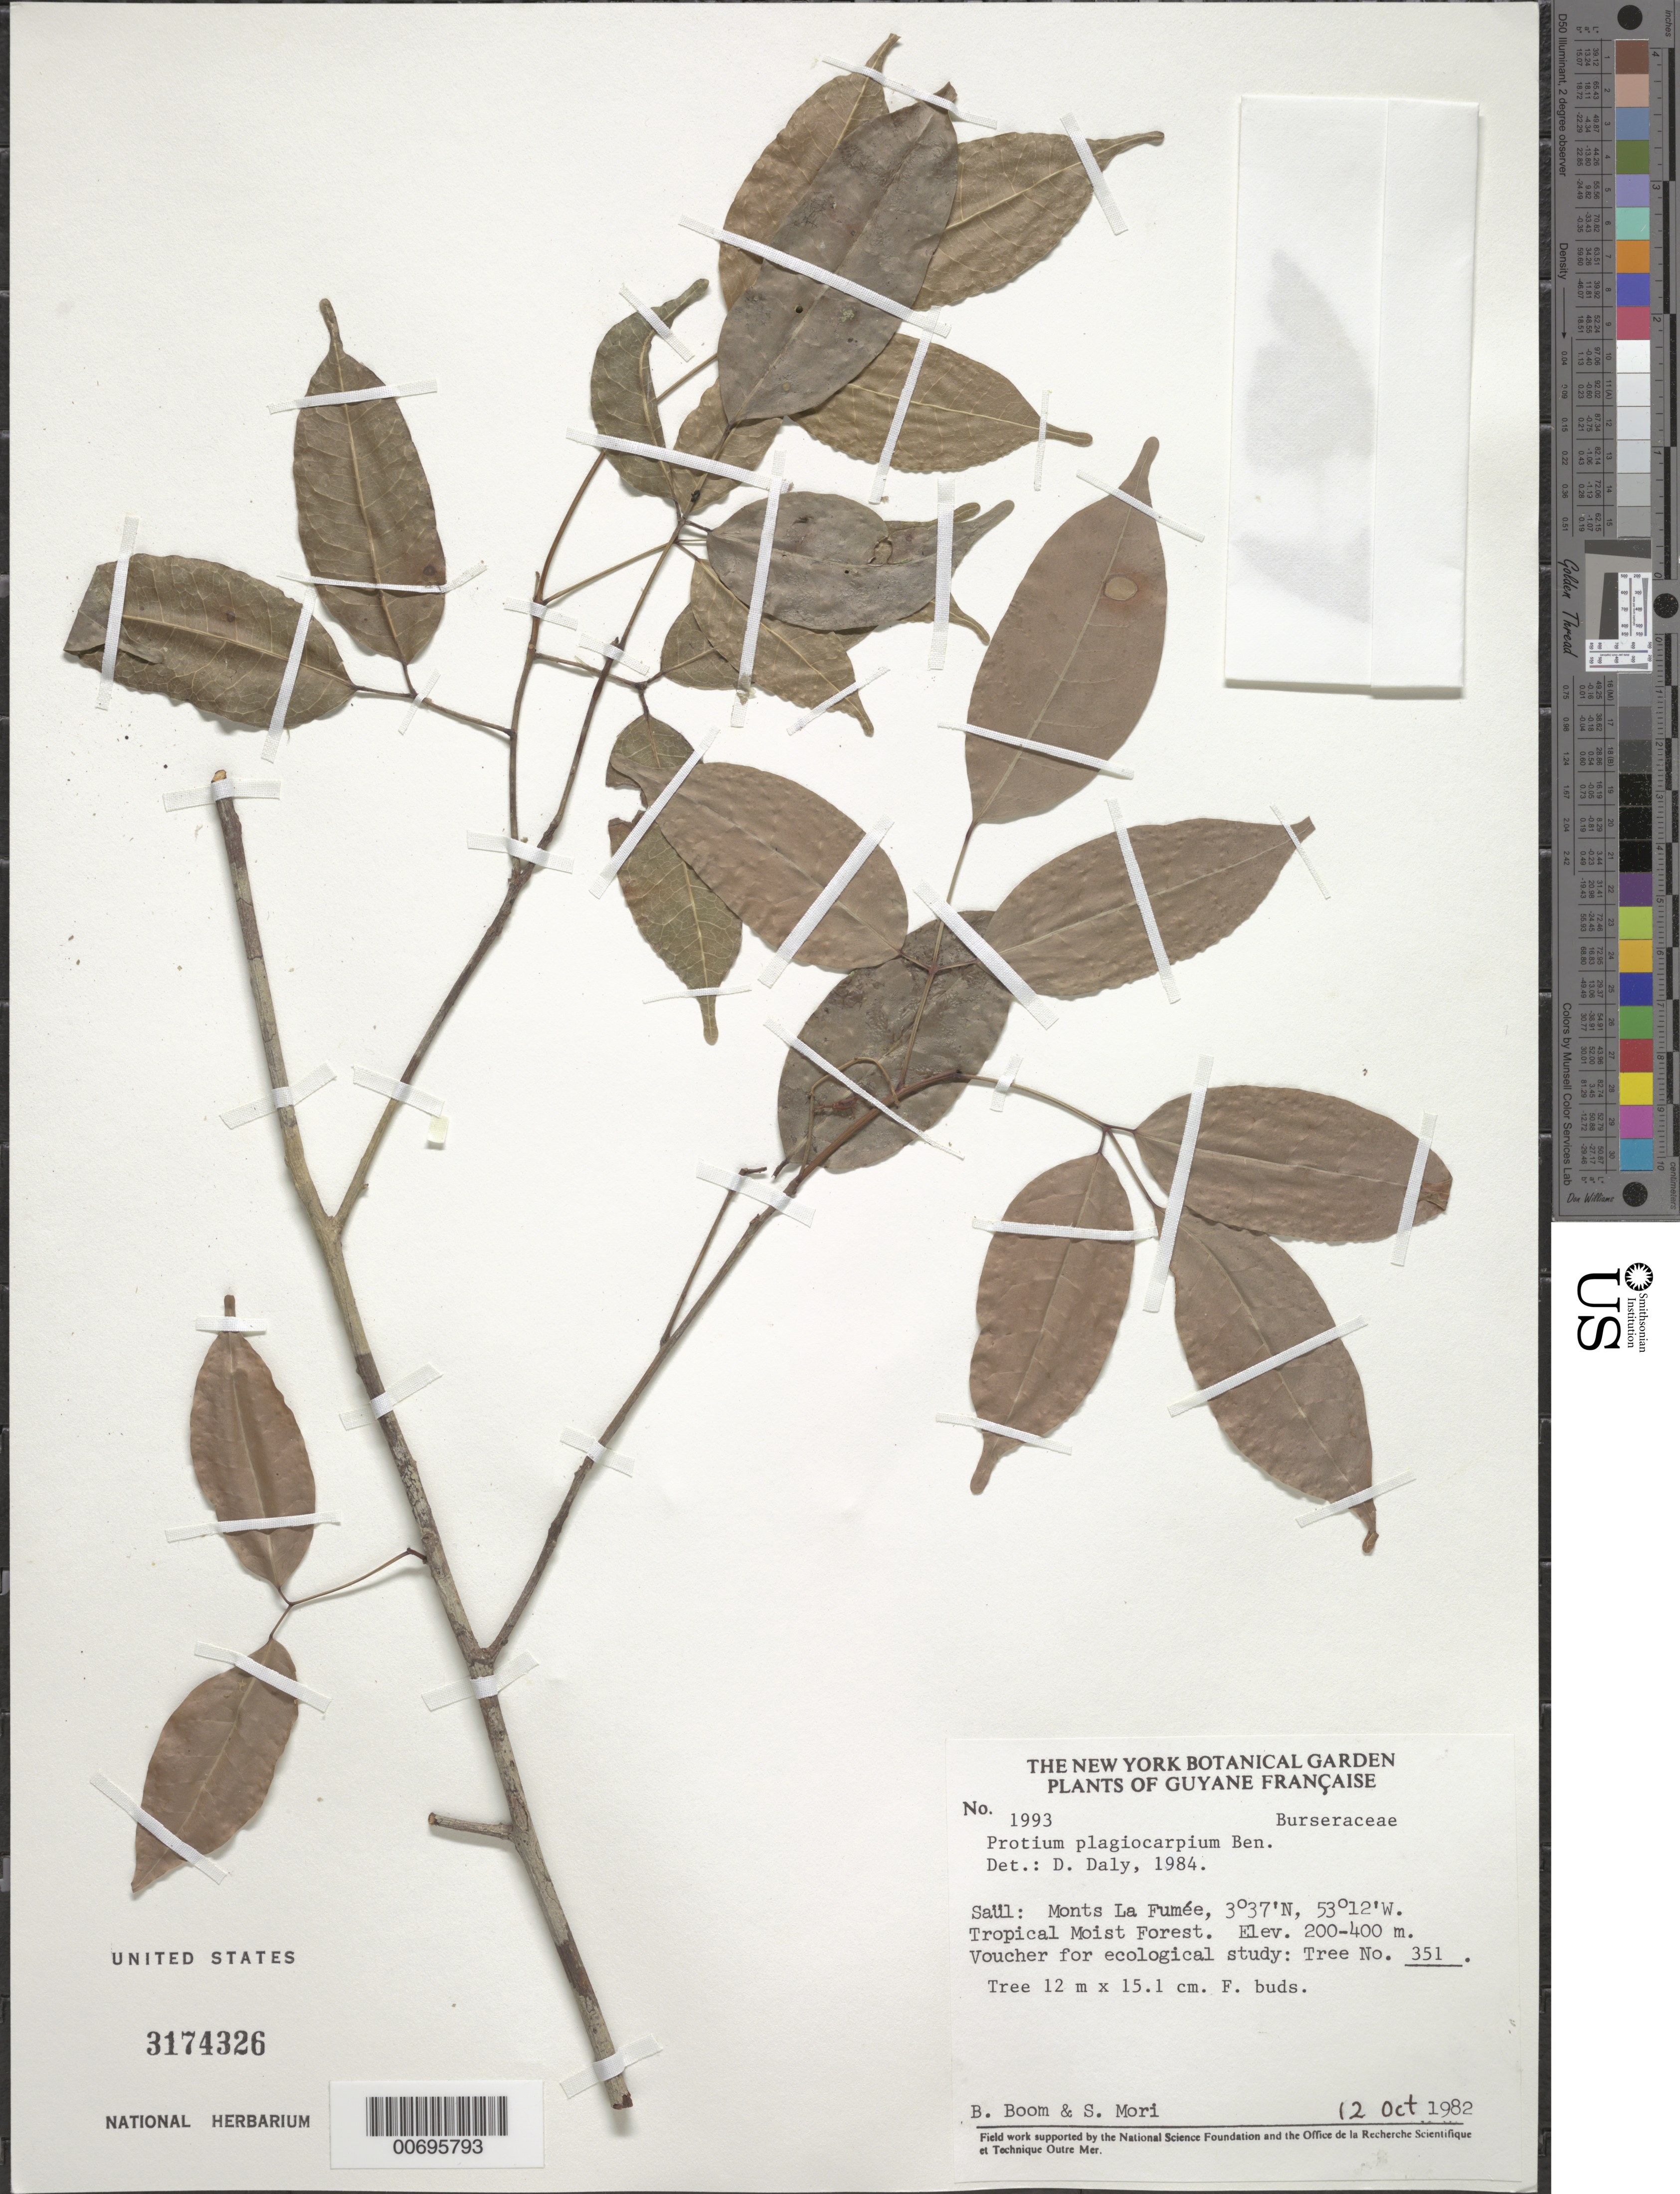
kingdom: Plantae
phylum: Tracheophyta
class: Magnoliopsida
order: Sapindales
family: Burseraceae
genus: Protium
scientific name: Protium plagiocarpium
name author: Benoist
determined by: Daly, D. C.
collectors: B. M. Boom & S. Mori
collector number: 1993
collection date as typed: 12-Oct-82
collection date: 1982-10-12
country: French Guiana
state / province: Saint-Laurent-du-Maroni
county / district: Saül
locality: Monts La Fumée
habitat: Tropical moist forest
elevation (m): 200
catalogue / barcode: US 3174326